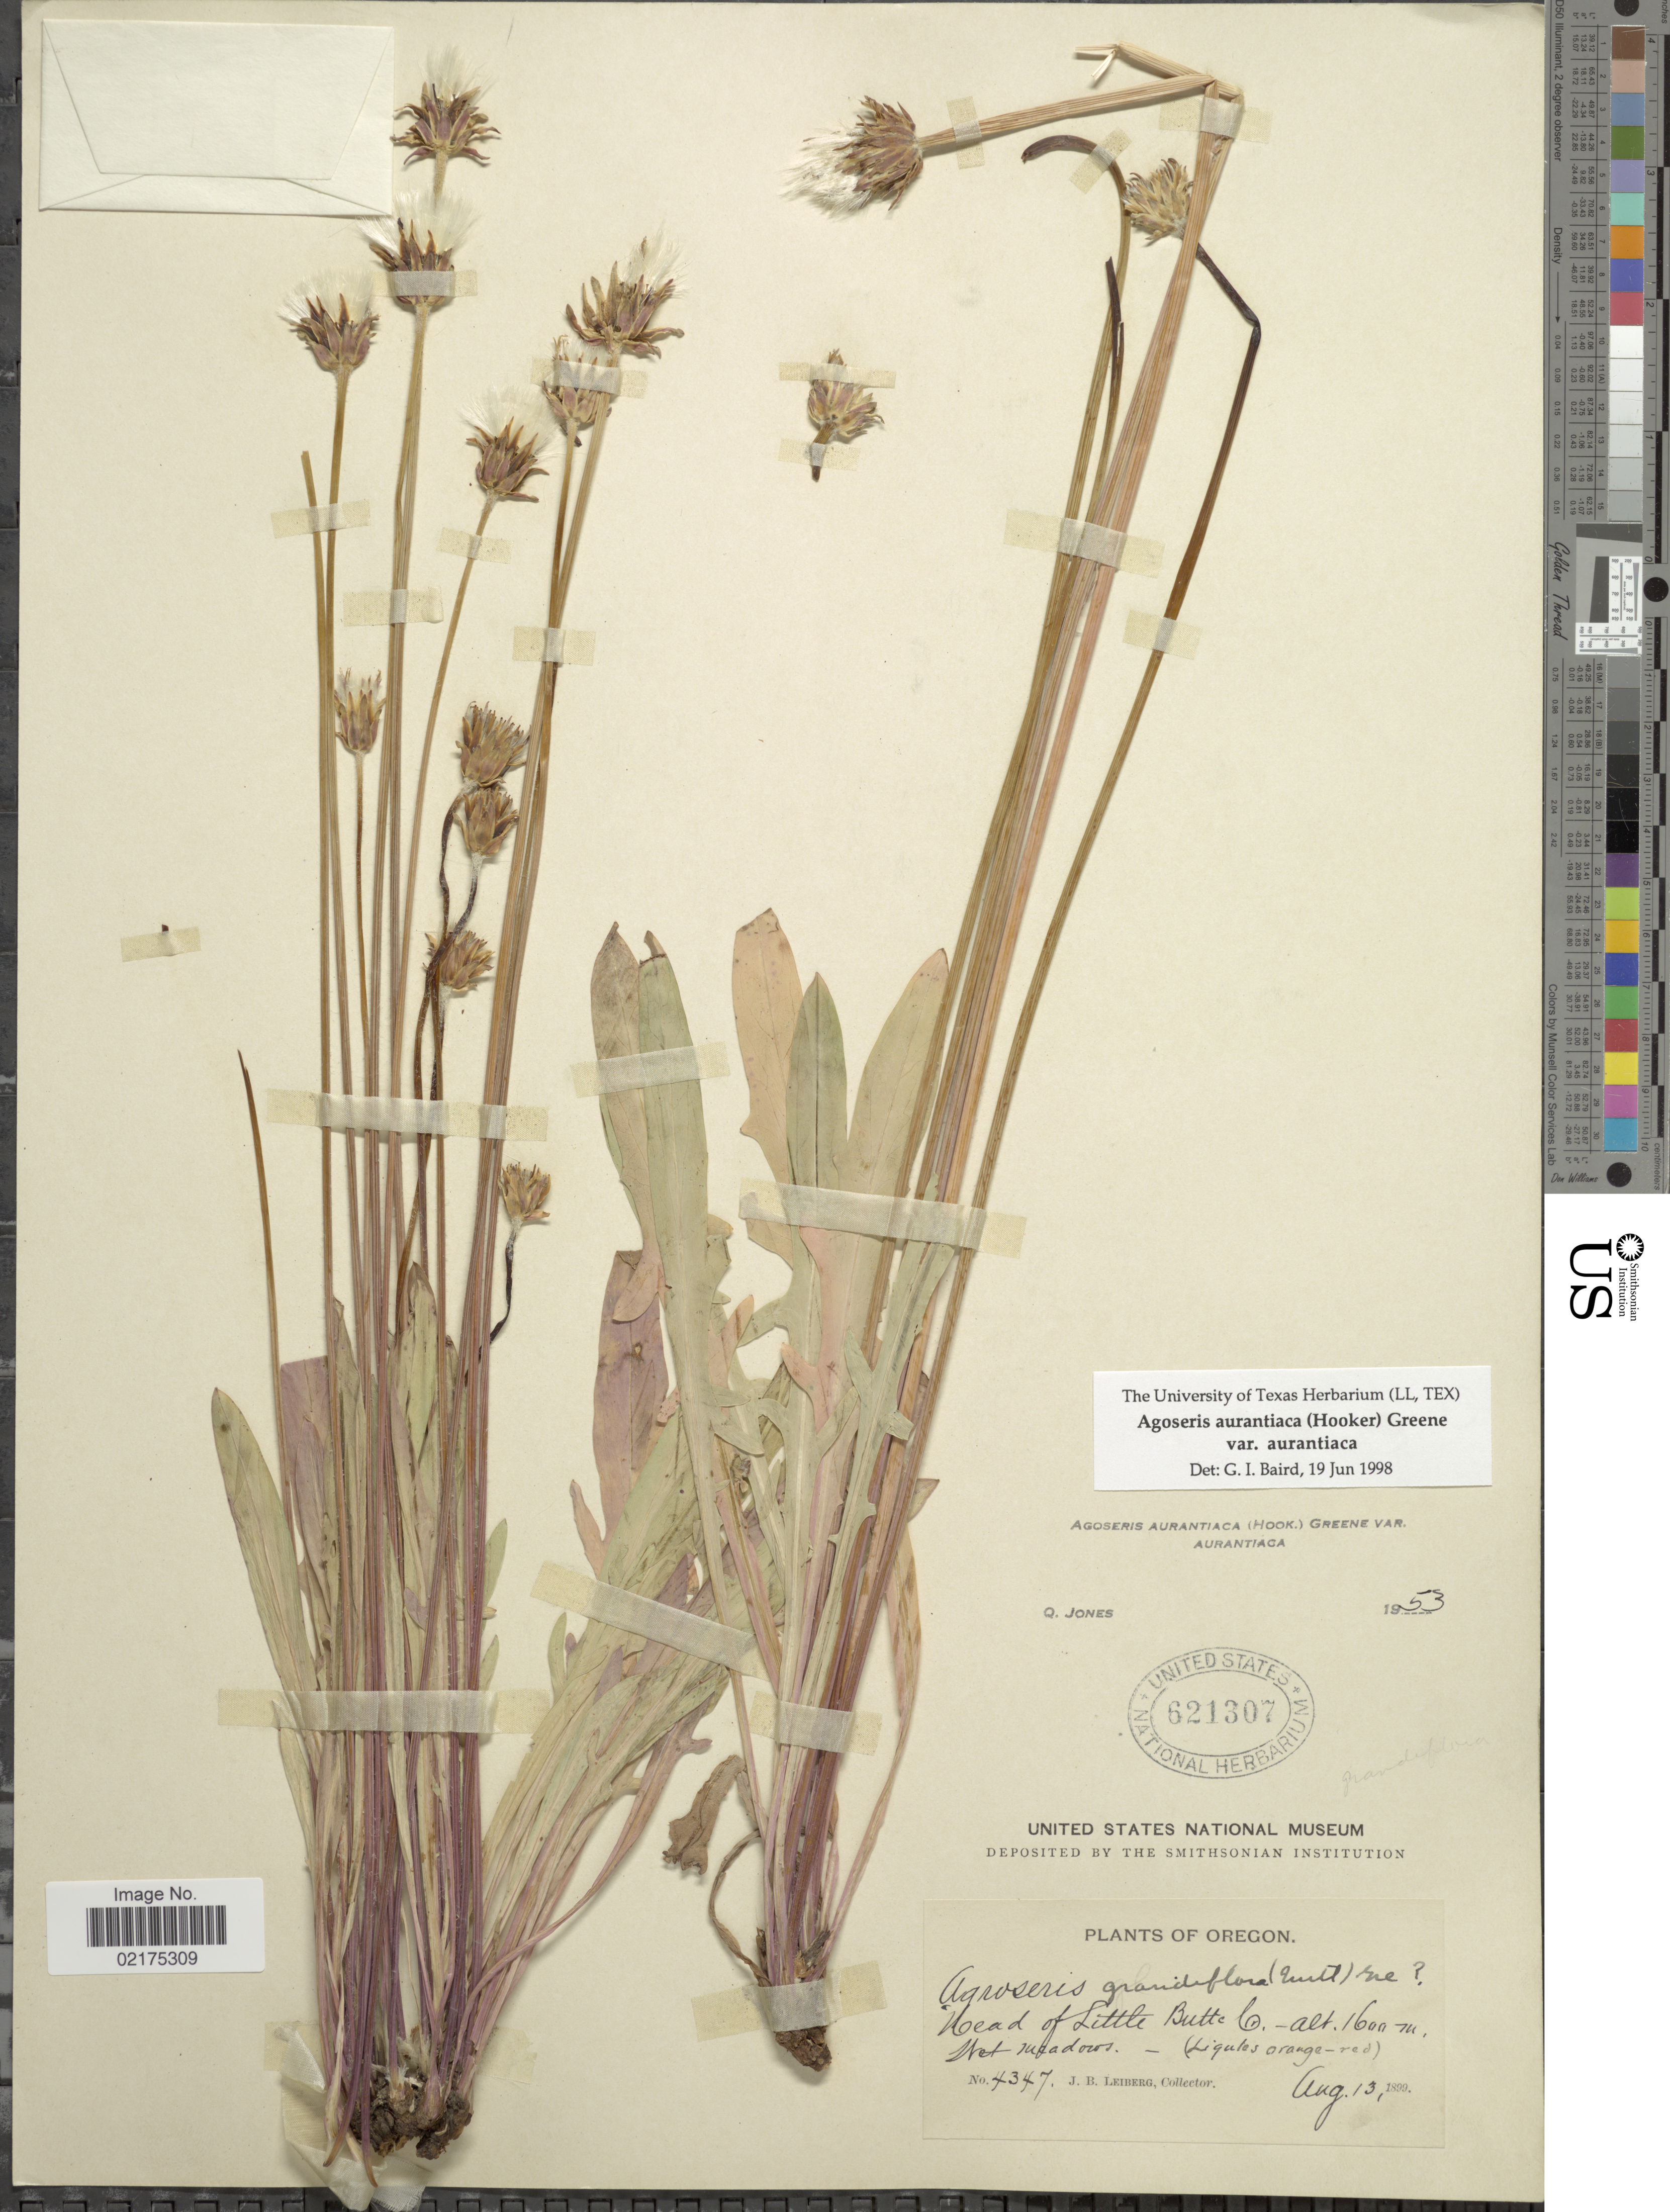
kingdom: Plantae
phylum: Tracheophyta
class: Magnoliopsida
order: Asterales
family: Asteraceae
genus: Agoseris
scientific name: Agoseris aurantiaca var. aurantiaca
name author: (Hook.) Greene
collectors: J. B. Leiberg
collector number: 4347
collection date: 1899-08-13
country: United States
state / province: Oregon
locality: Head of Little Butte Co.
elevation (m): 1600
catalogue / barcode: US 621307